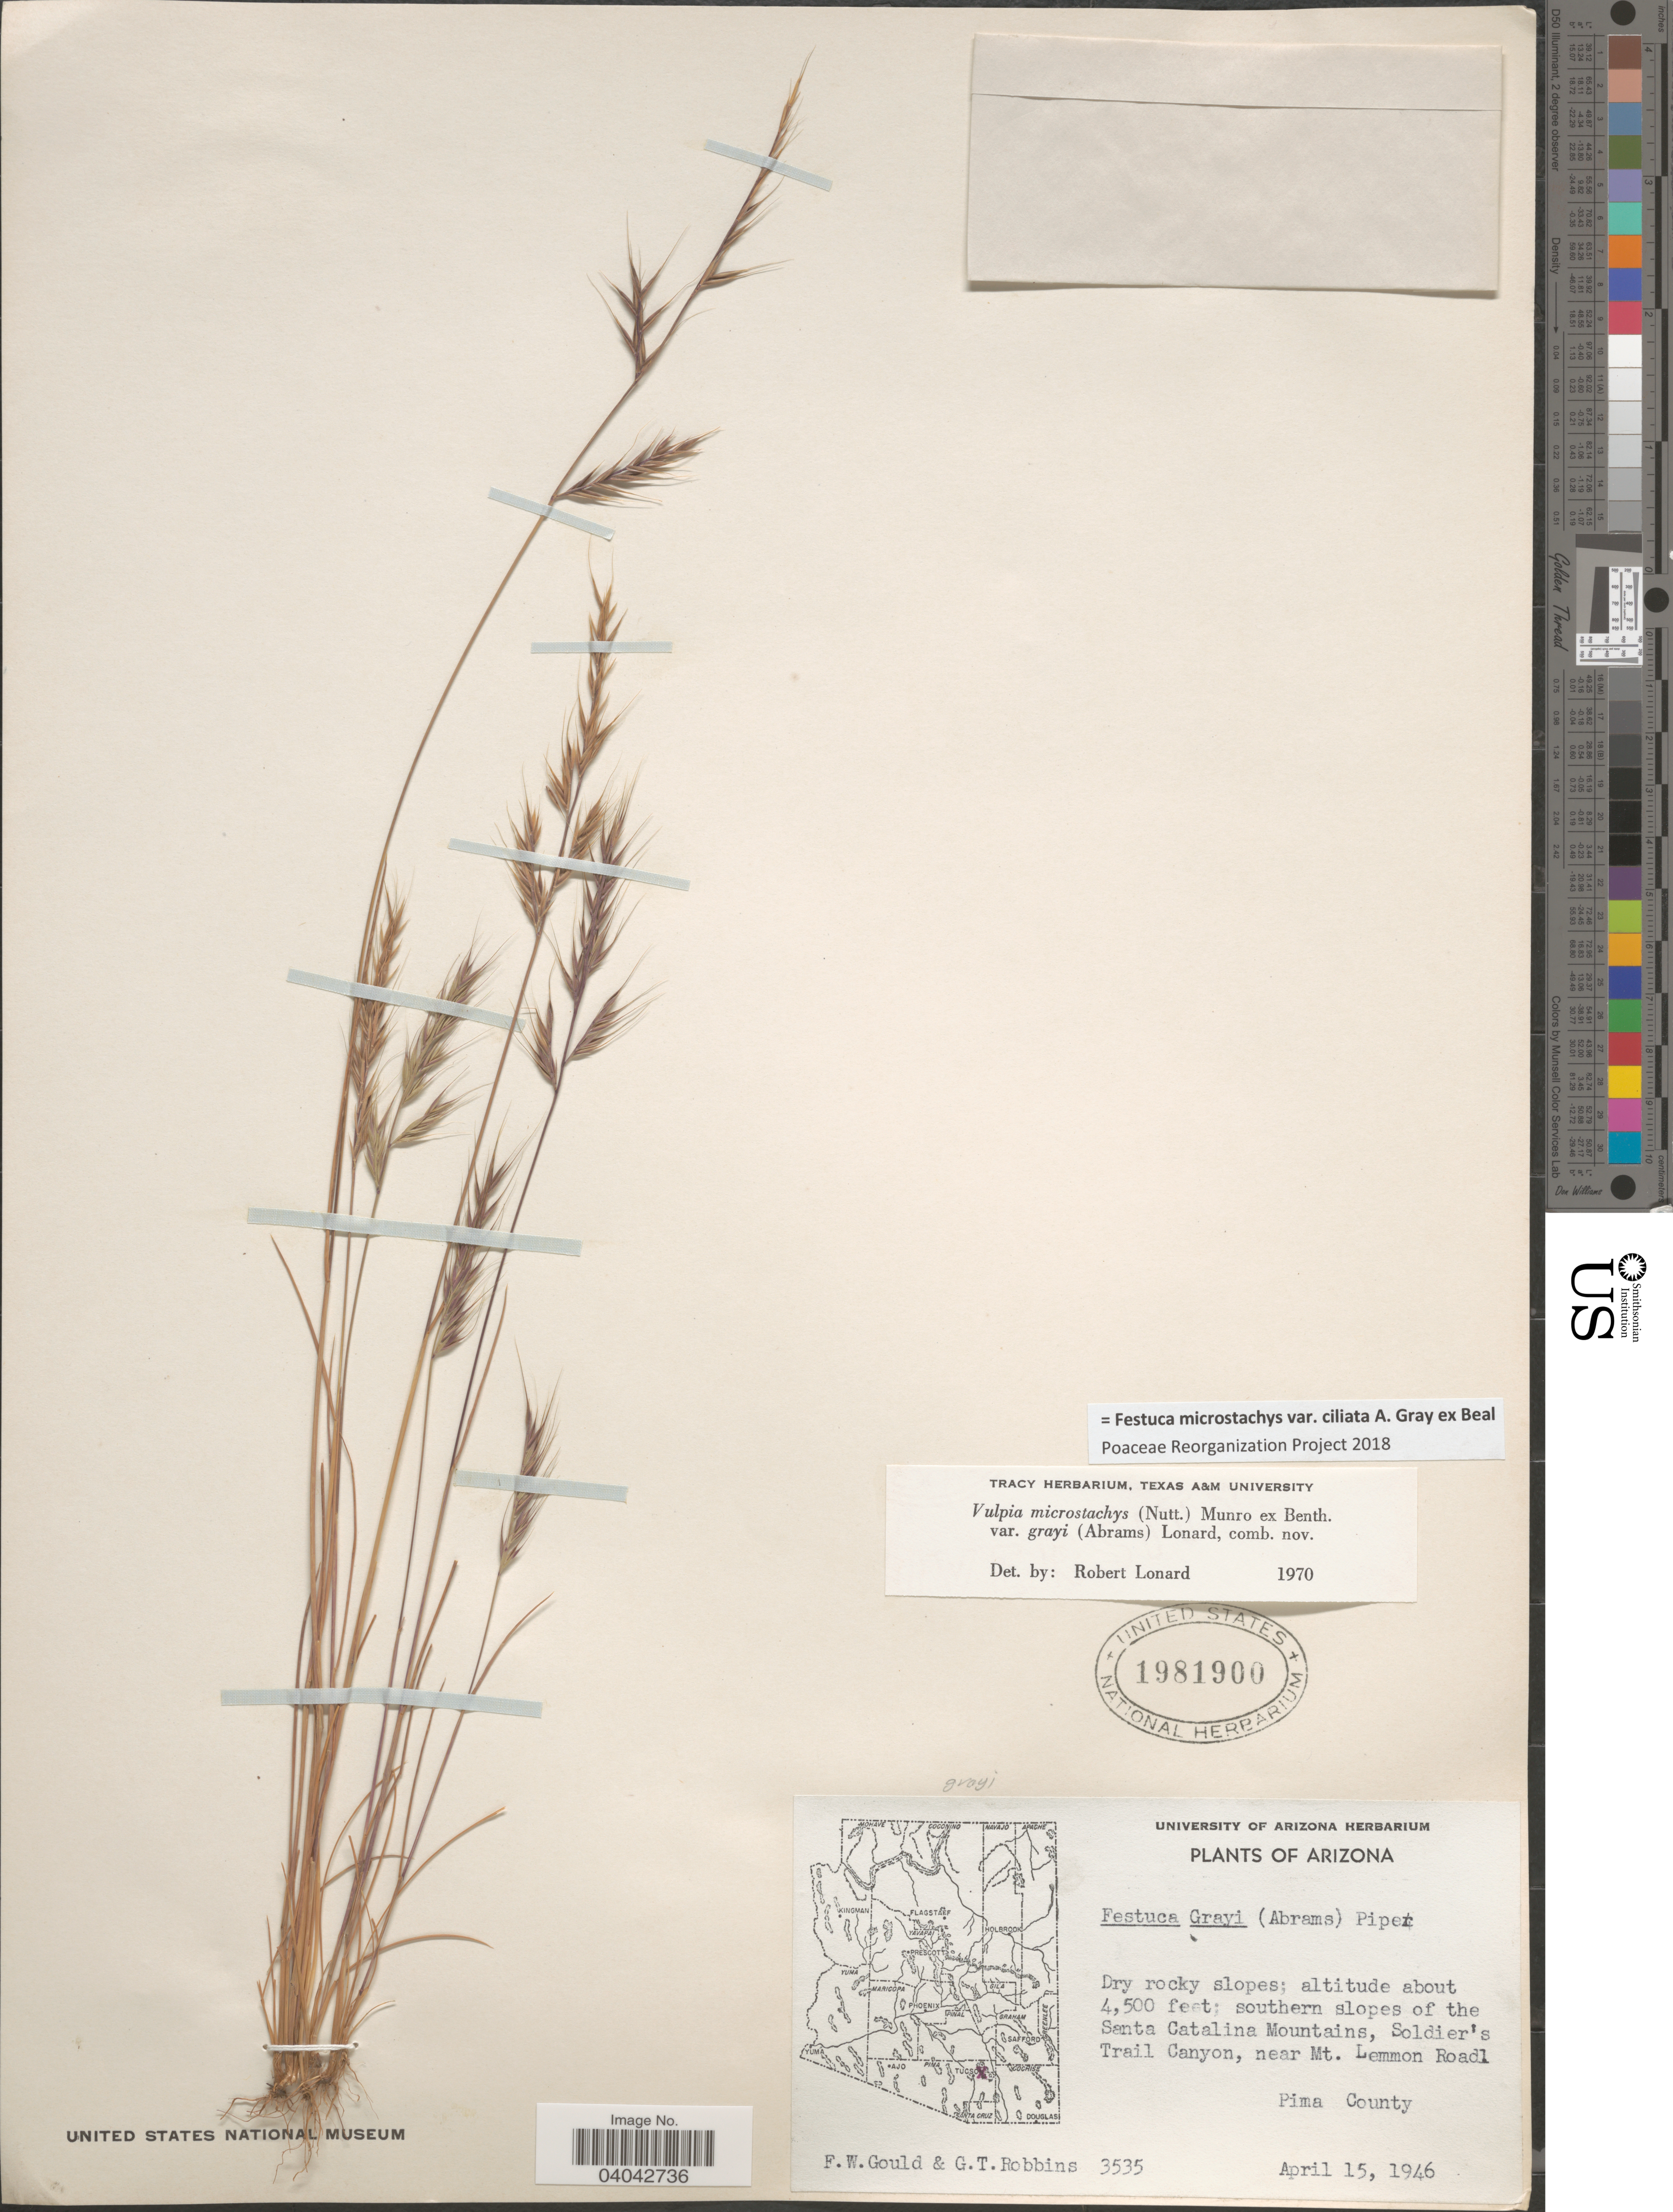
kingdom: Plantae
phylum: Tracheophyta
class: Liliopsida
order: Poales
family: Poaceae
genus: Festuca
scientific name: Festuca microstachys var. ciliata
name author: A. Gray ex W.J. Beal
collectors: F. W. Gould & G. T. Robbins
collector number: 3535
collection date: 1946-04-15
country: United States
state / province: Arizona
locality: Dry rocky slopes; southern slopes of the Santa Catalina Mountains, Soldier's Trail Canyon, near Mt. Lemmon Road. Pima County.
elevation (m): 1372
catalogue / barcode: US 1981900